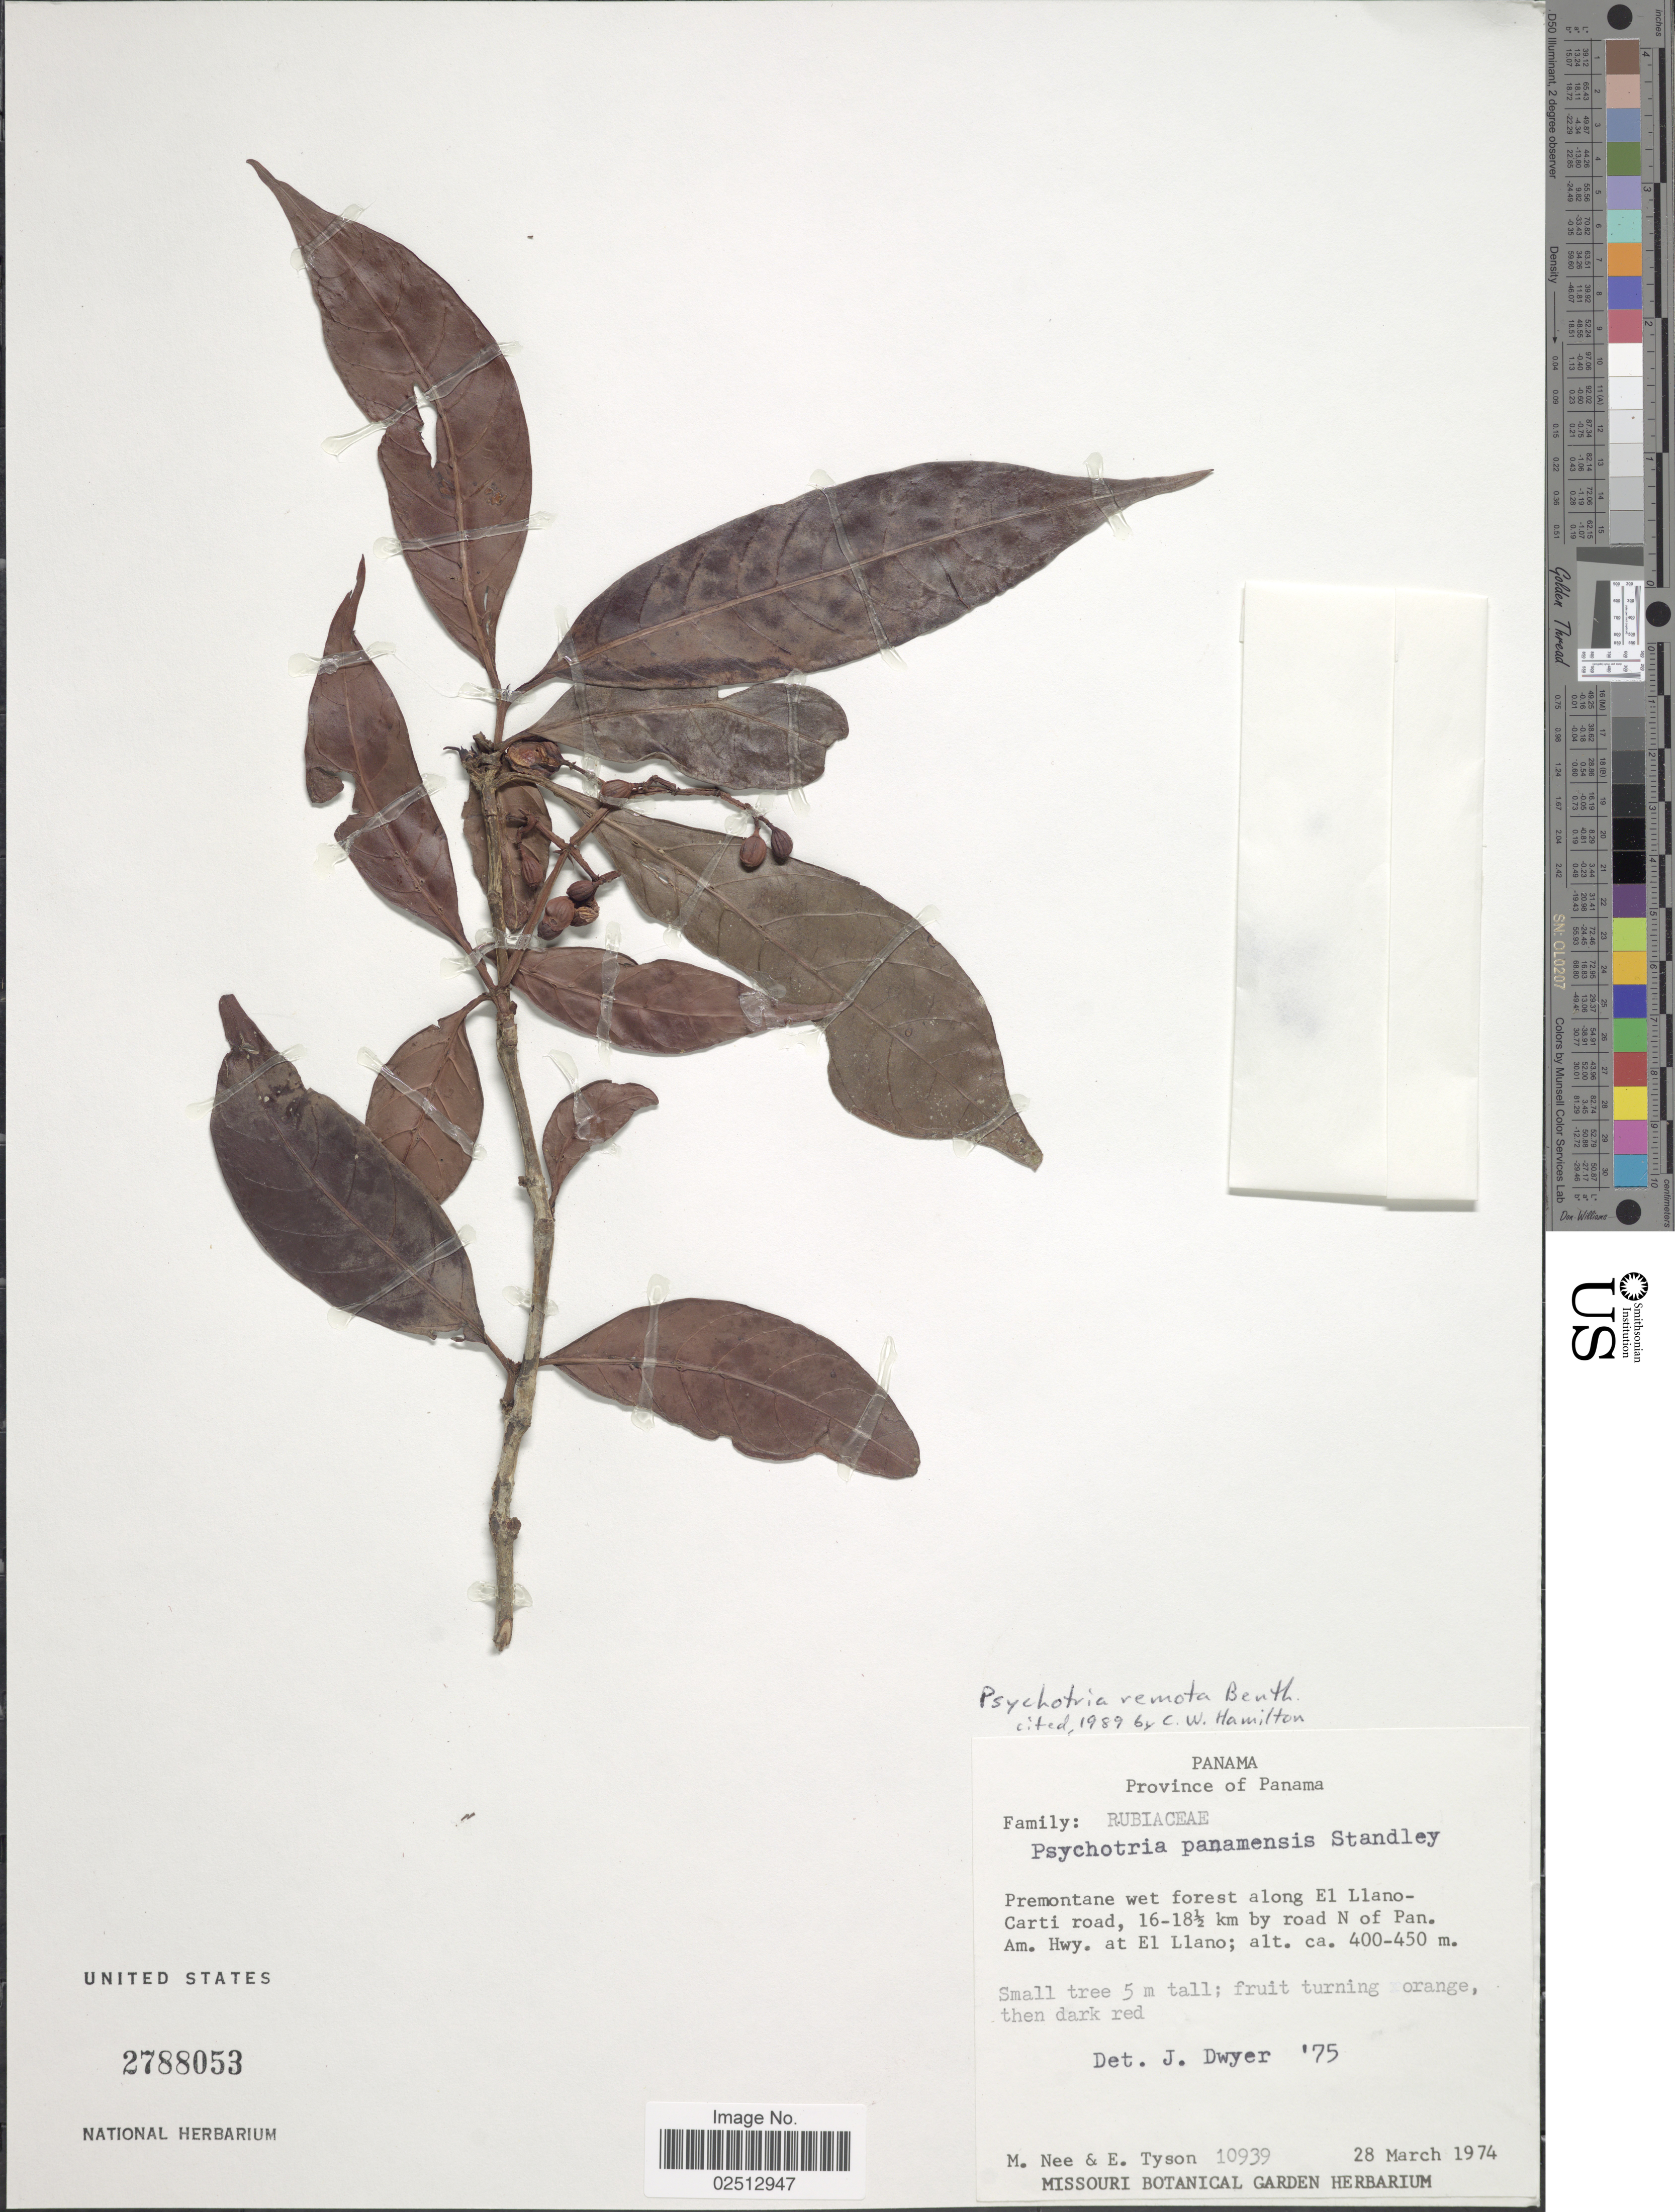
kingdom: Plantae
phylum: Tracheophyta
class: Magnoliopsida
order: Gentianales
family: Rubiaceae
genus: Psychotria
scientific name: Psychotria remota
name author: Benth.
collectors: M. Nee & E. Tyson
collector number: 10939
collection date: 1974-03-28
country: Panama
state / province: Panamá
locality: Province of Panama. Premontane wet forest along El Llano-Carti road, 16-18½ km by road N of Pan. Am. hwy. at Llano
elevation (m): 400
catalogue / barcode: US 2788053